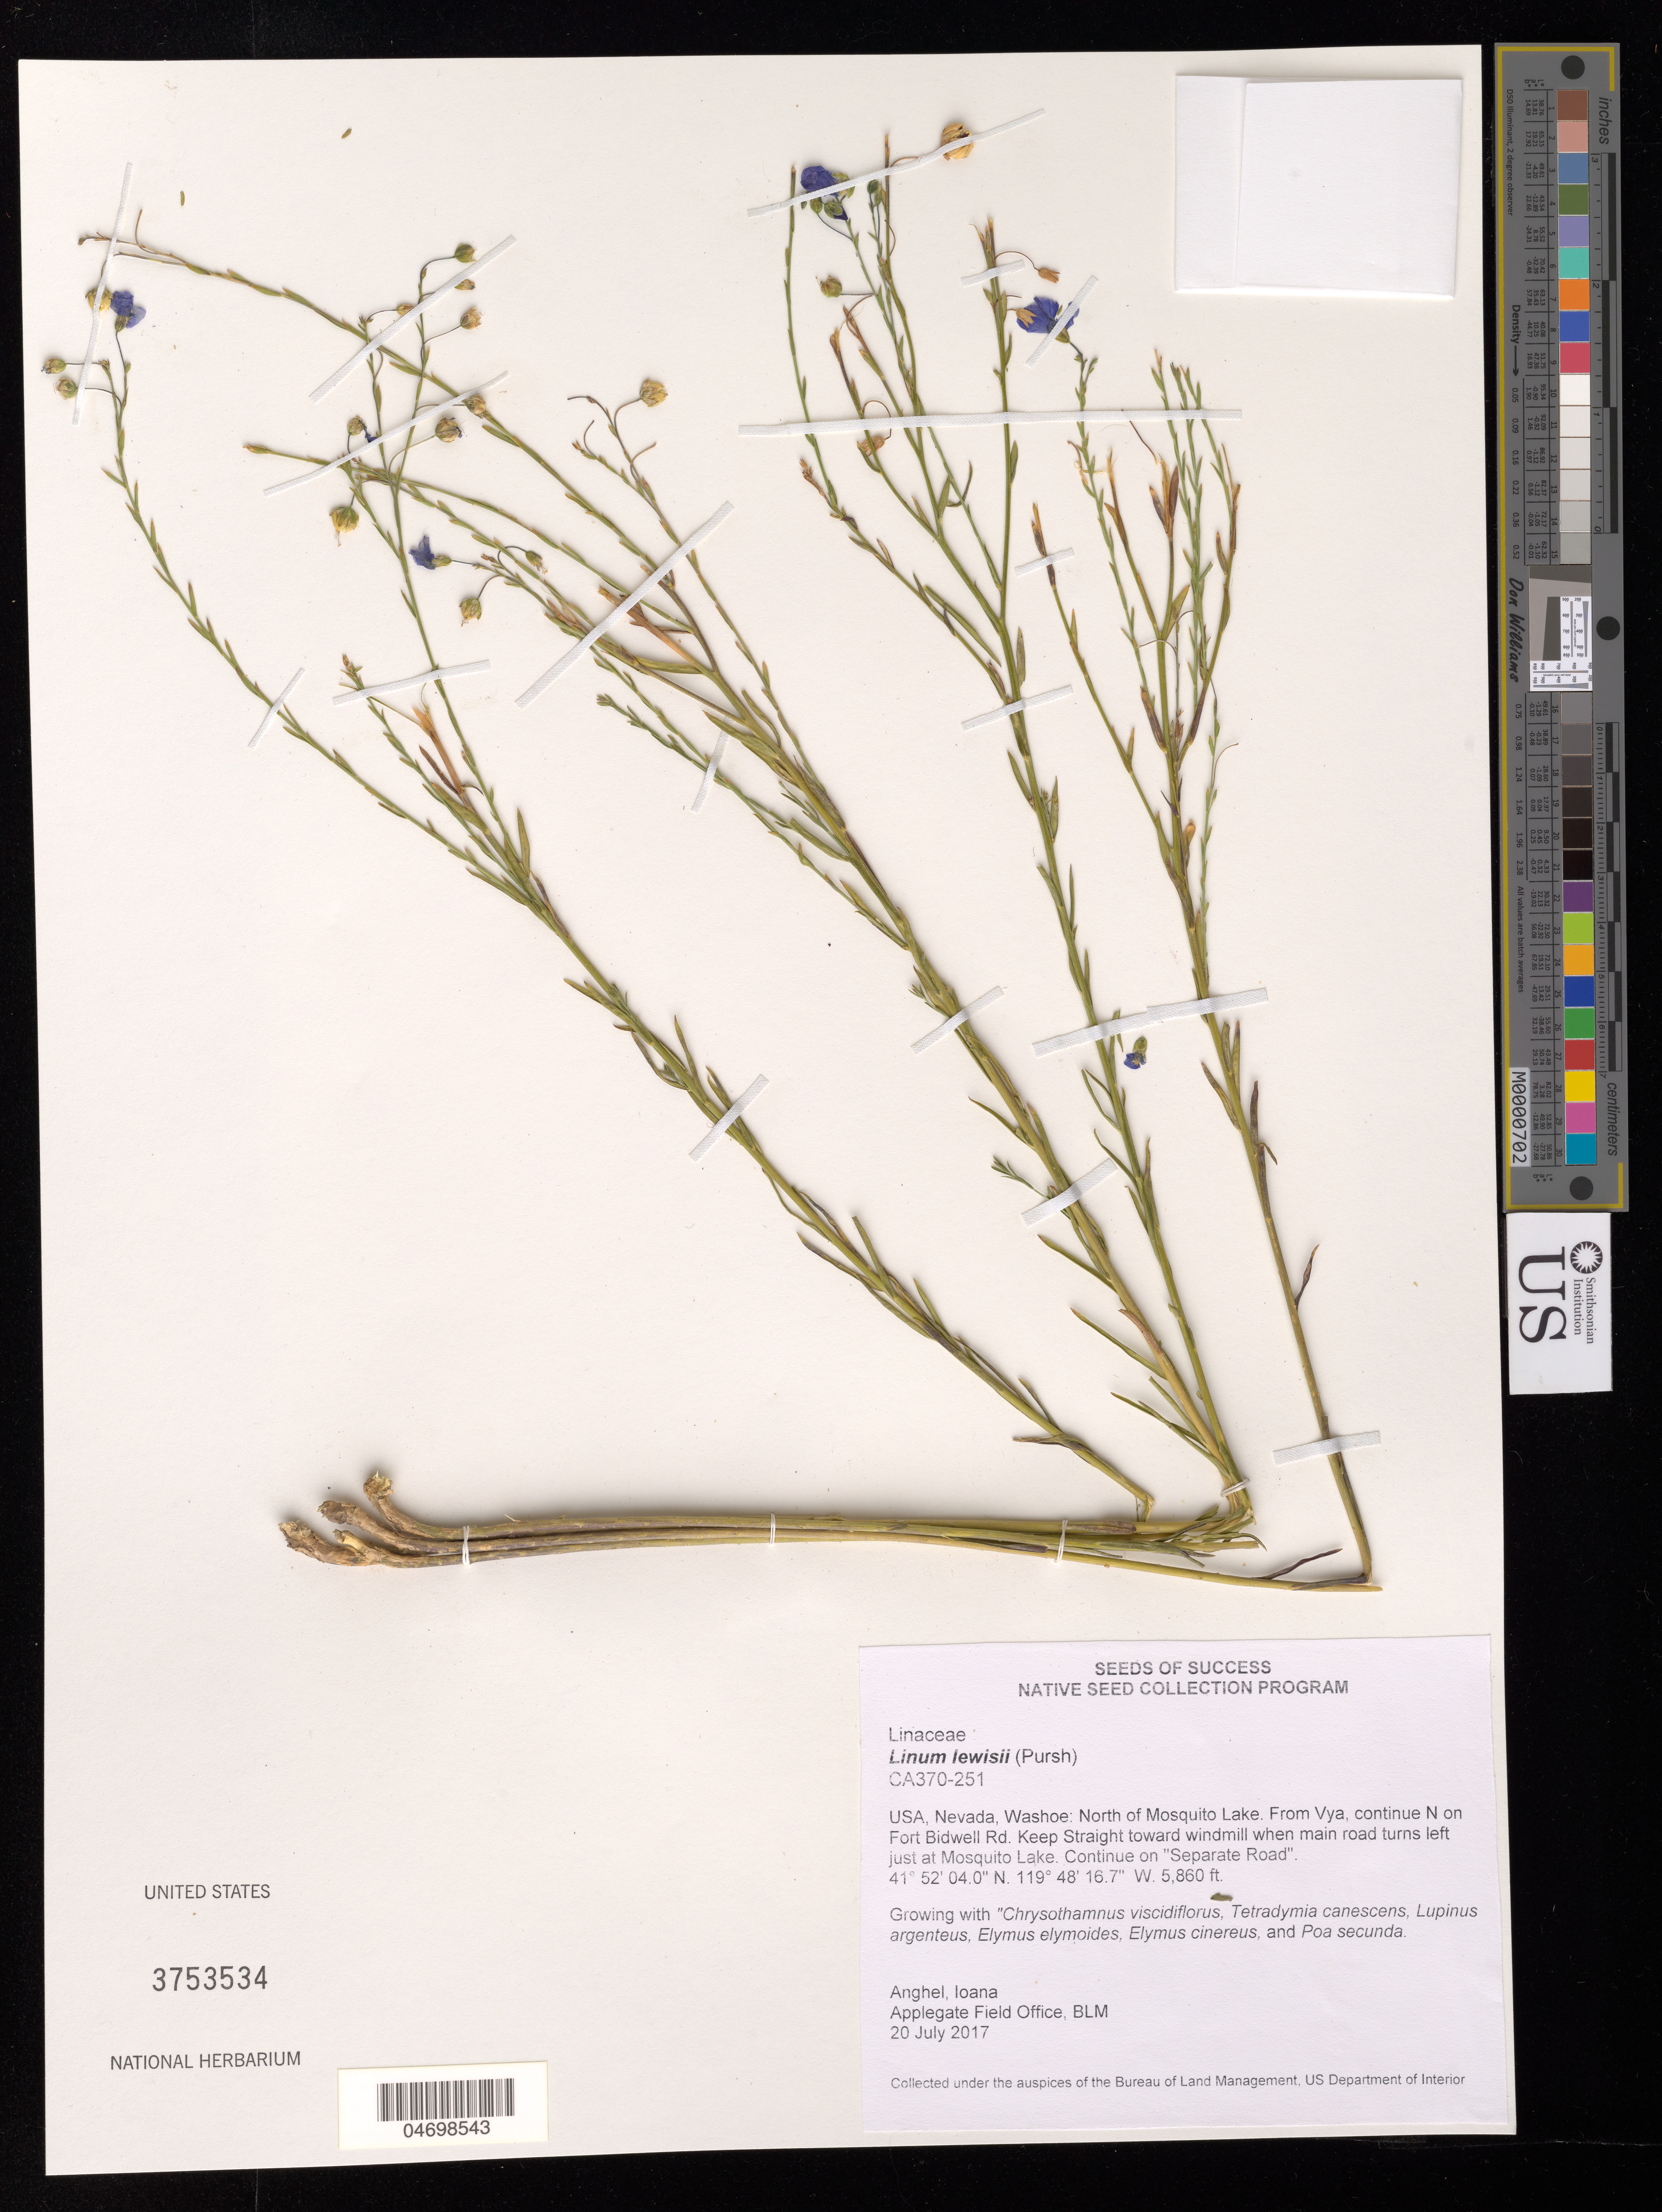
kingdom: Plantae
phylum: Tracheophyta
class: Magnoliopsida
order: Malpighiales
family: Linaceae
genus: Linum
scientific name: Linum lewisii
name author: Pursh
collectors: I. Anghel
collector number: CA370-251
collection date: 2017-07-20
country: United States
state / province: Nevada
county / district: Washoe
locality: Mosquito Lake, Separate Road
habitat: Grassland/Rabbit brush. With Lupinus argenteus, Elymus cinereus, poa secunda, etc.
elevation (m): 1786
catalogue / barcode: US 3753534